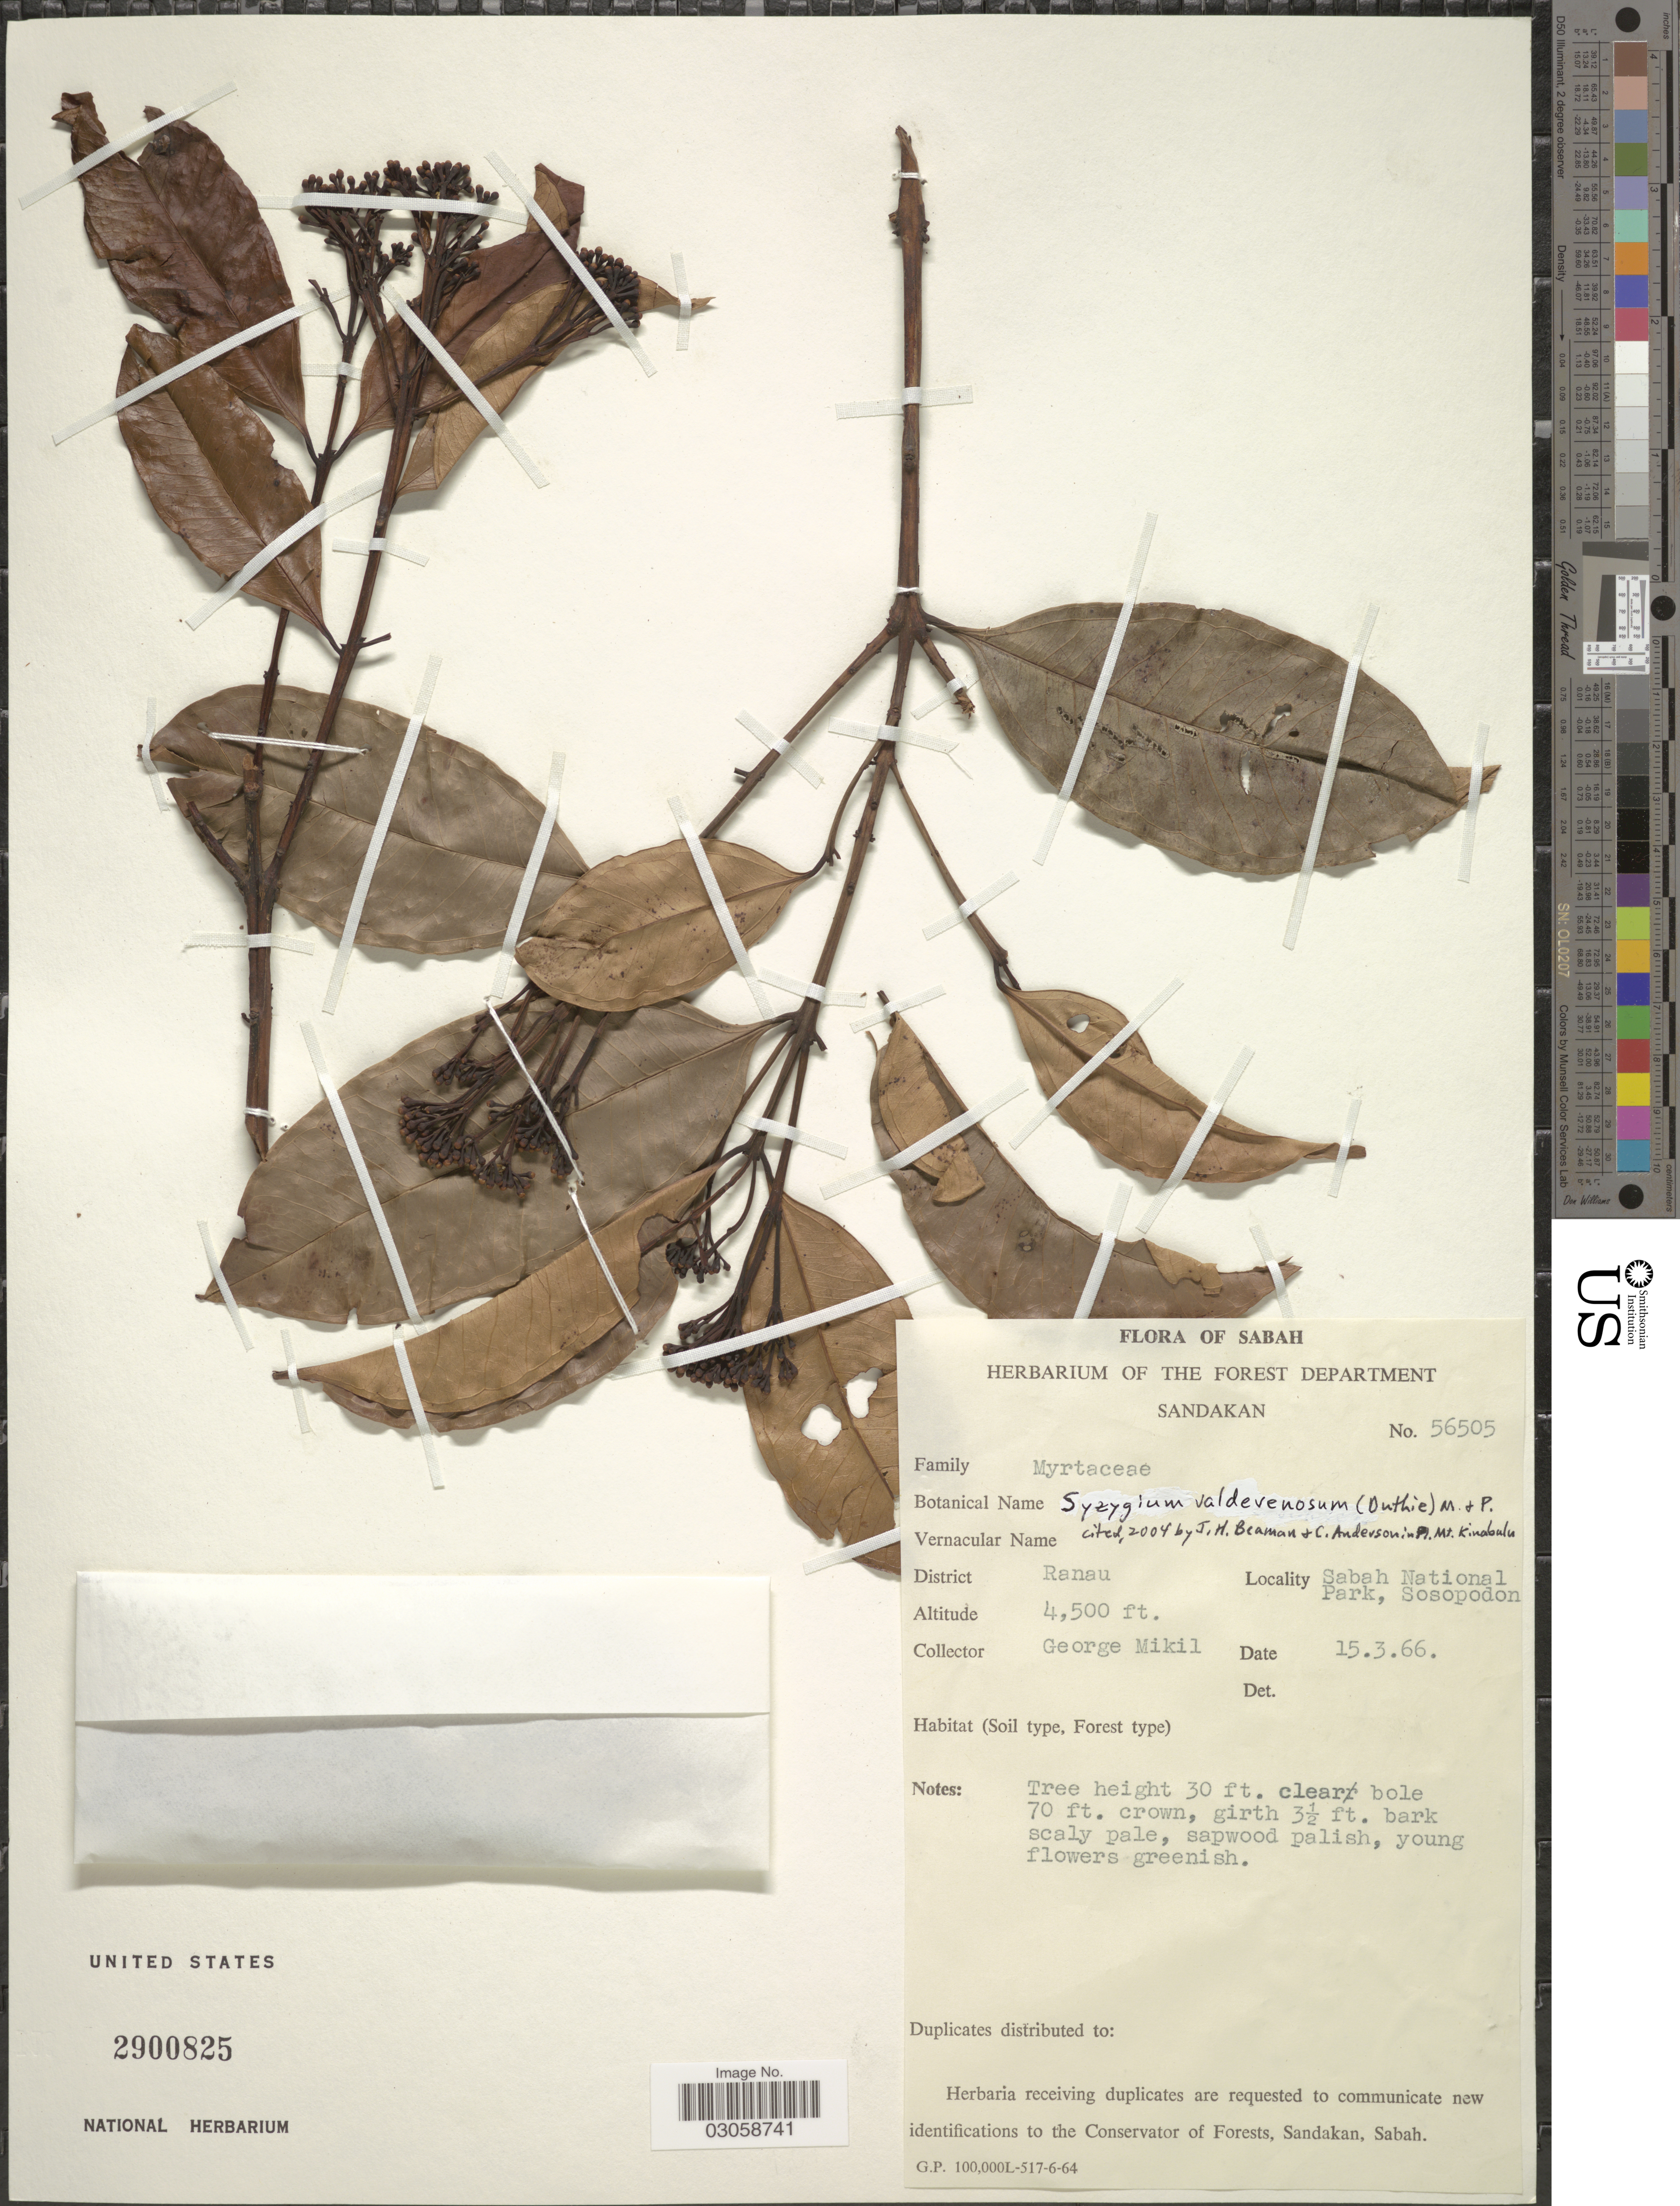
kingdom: Plantae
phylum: Tracheophyta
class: Magnoliopsida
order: Myrtales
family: Myrtaceae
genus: Syzygium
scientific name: Syzygium valdevenosum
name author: (Duthie) Merr. & L.M. Perry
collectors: G. Mikil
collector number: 56505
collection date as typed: Transcribed d/m/y: 15/3/66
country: Malaysia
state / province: Sabah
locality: District Ranau. Sabah National Park, Sosopodon.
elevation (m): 1372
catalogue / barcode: US 2900825